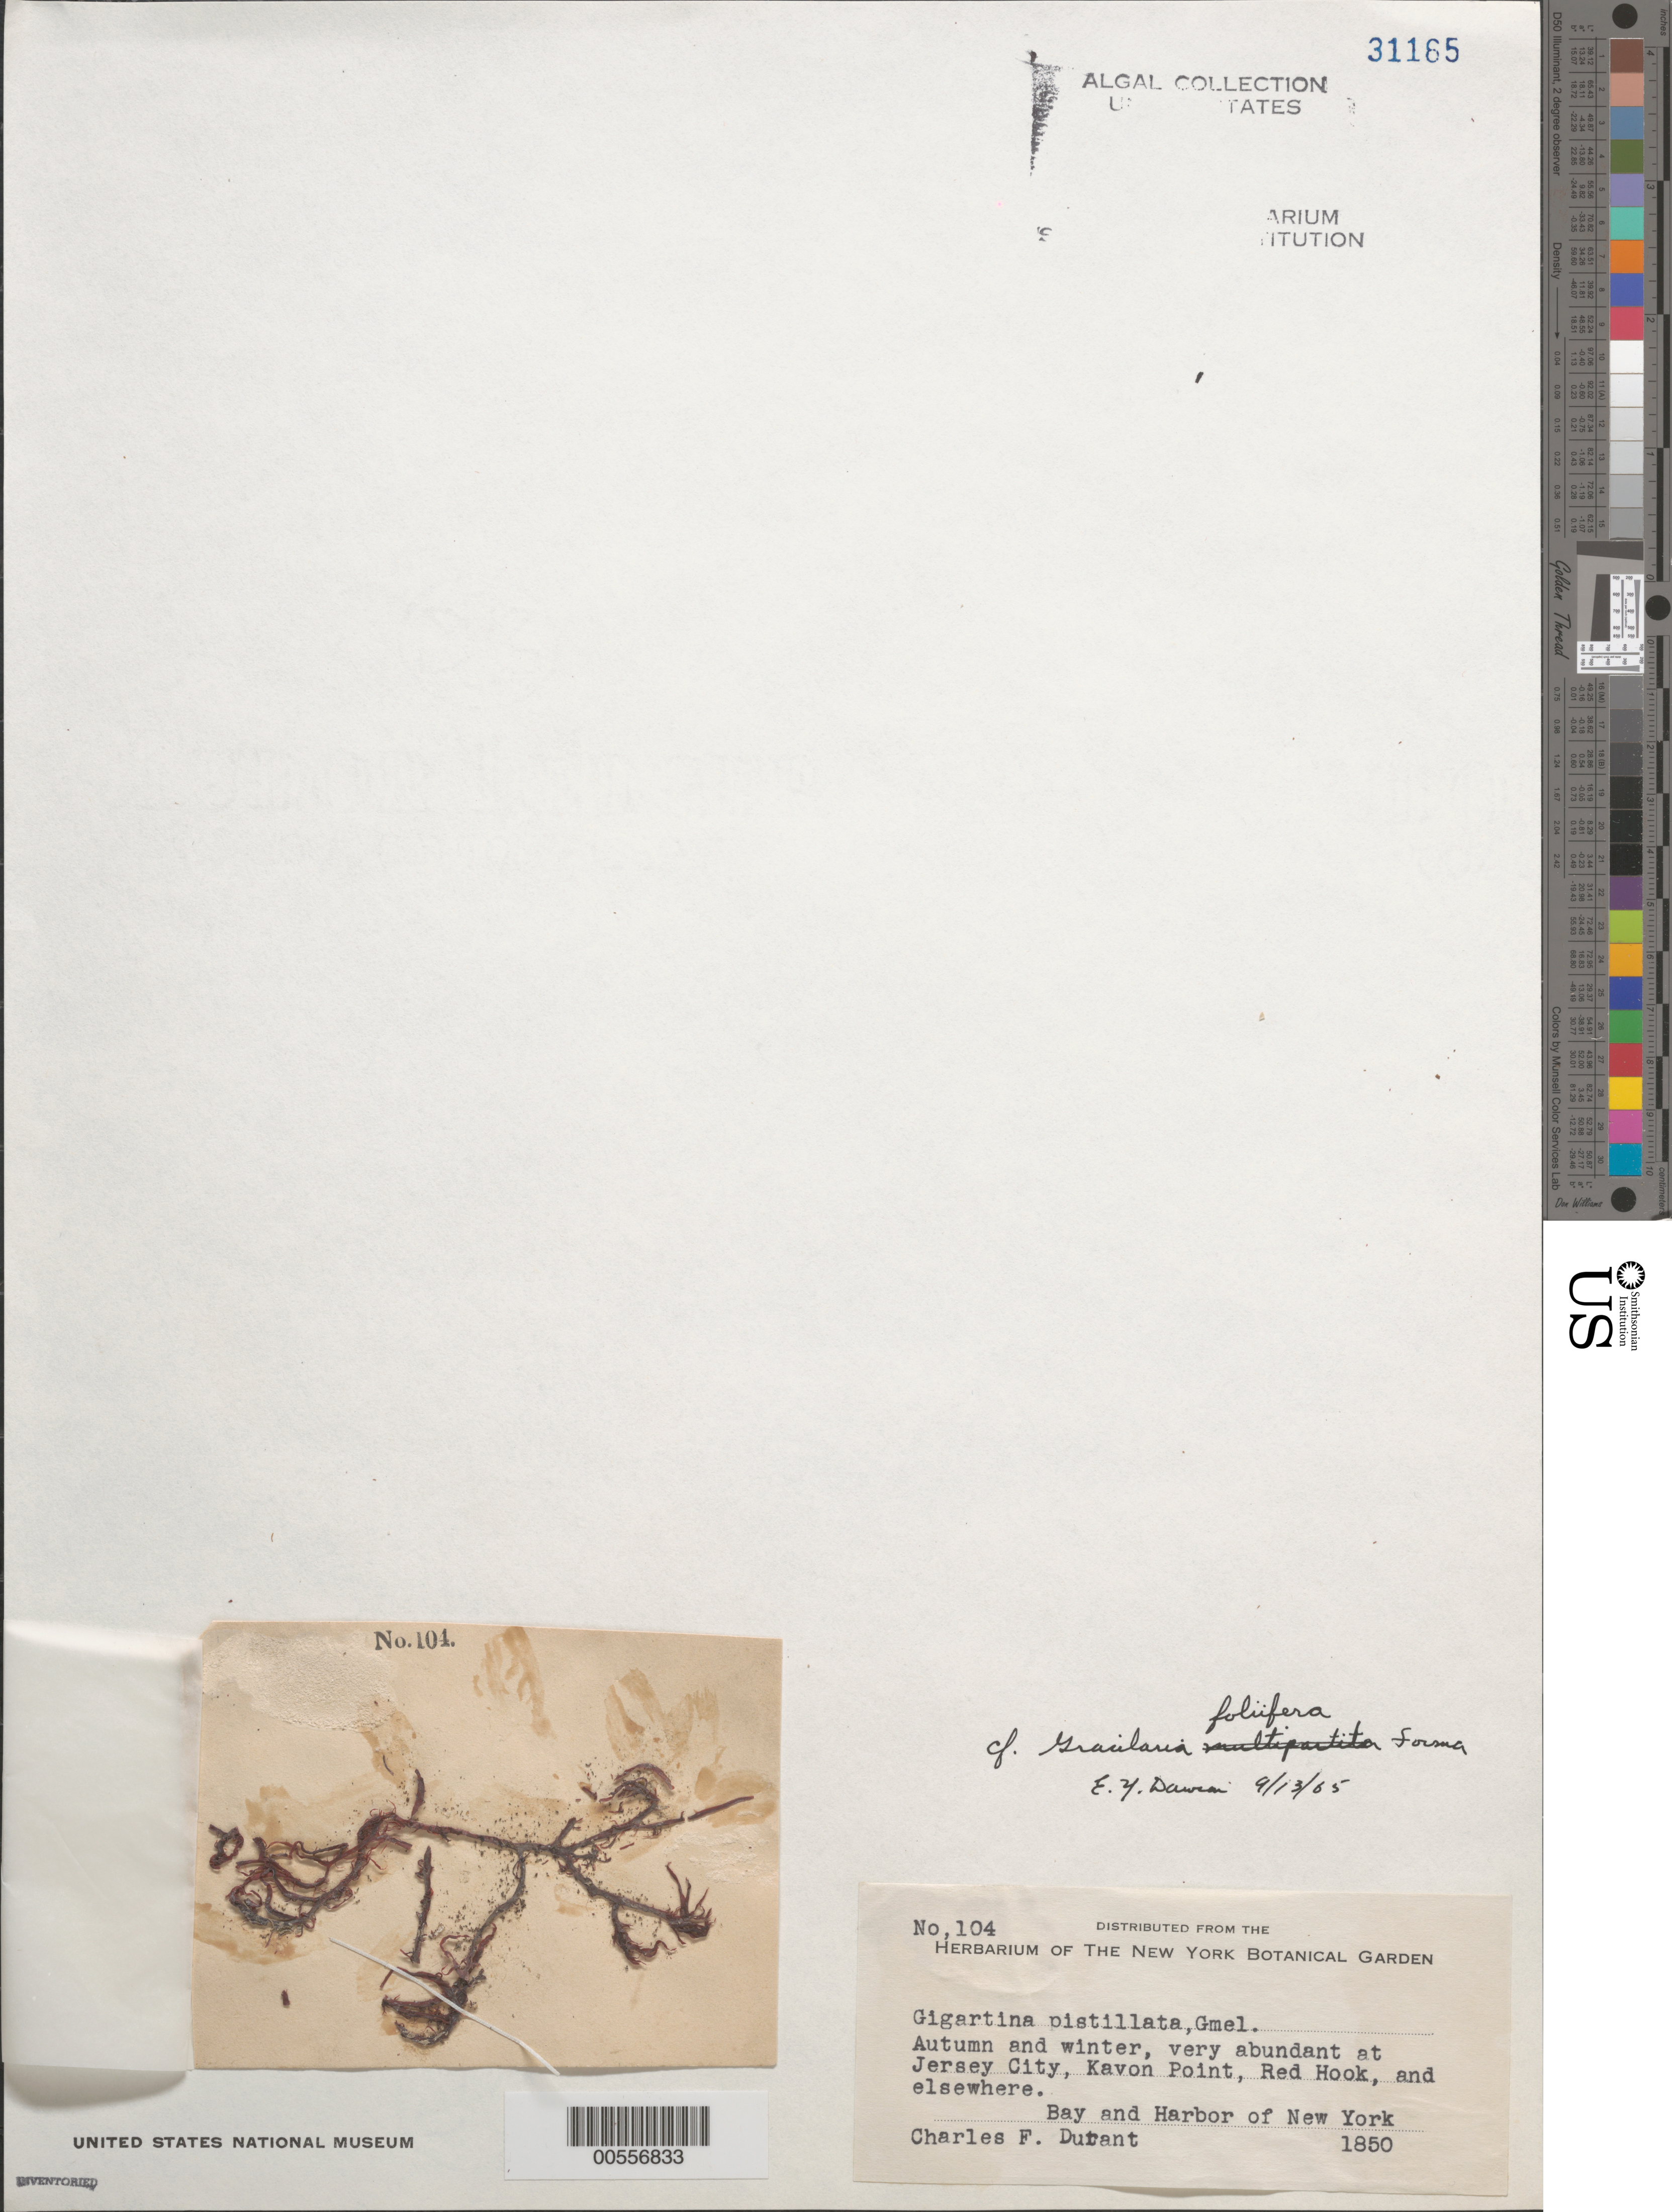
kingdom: Plantae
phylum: Rhodophyta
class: Florideophyceae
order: Gracilariales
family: Gracilariaceae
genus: Gracilaria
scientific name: Gracilaria foliifera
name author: (Forssk.) Børgesen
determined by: Dawson, E. Y.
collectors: C. Durant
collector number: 104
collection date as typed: Fal 1850 AND -- Win 1850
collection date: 1850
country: United States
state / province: New Jersey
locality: Jersey City, Kavon Point, Red Hook, New York Bay and New York Harbor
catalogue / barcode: US 31165